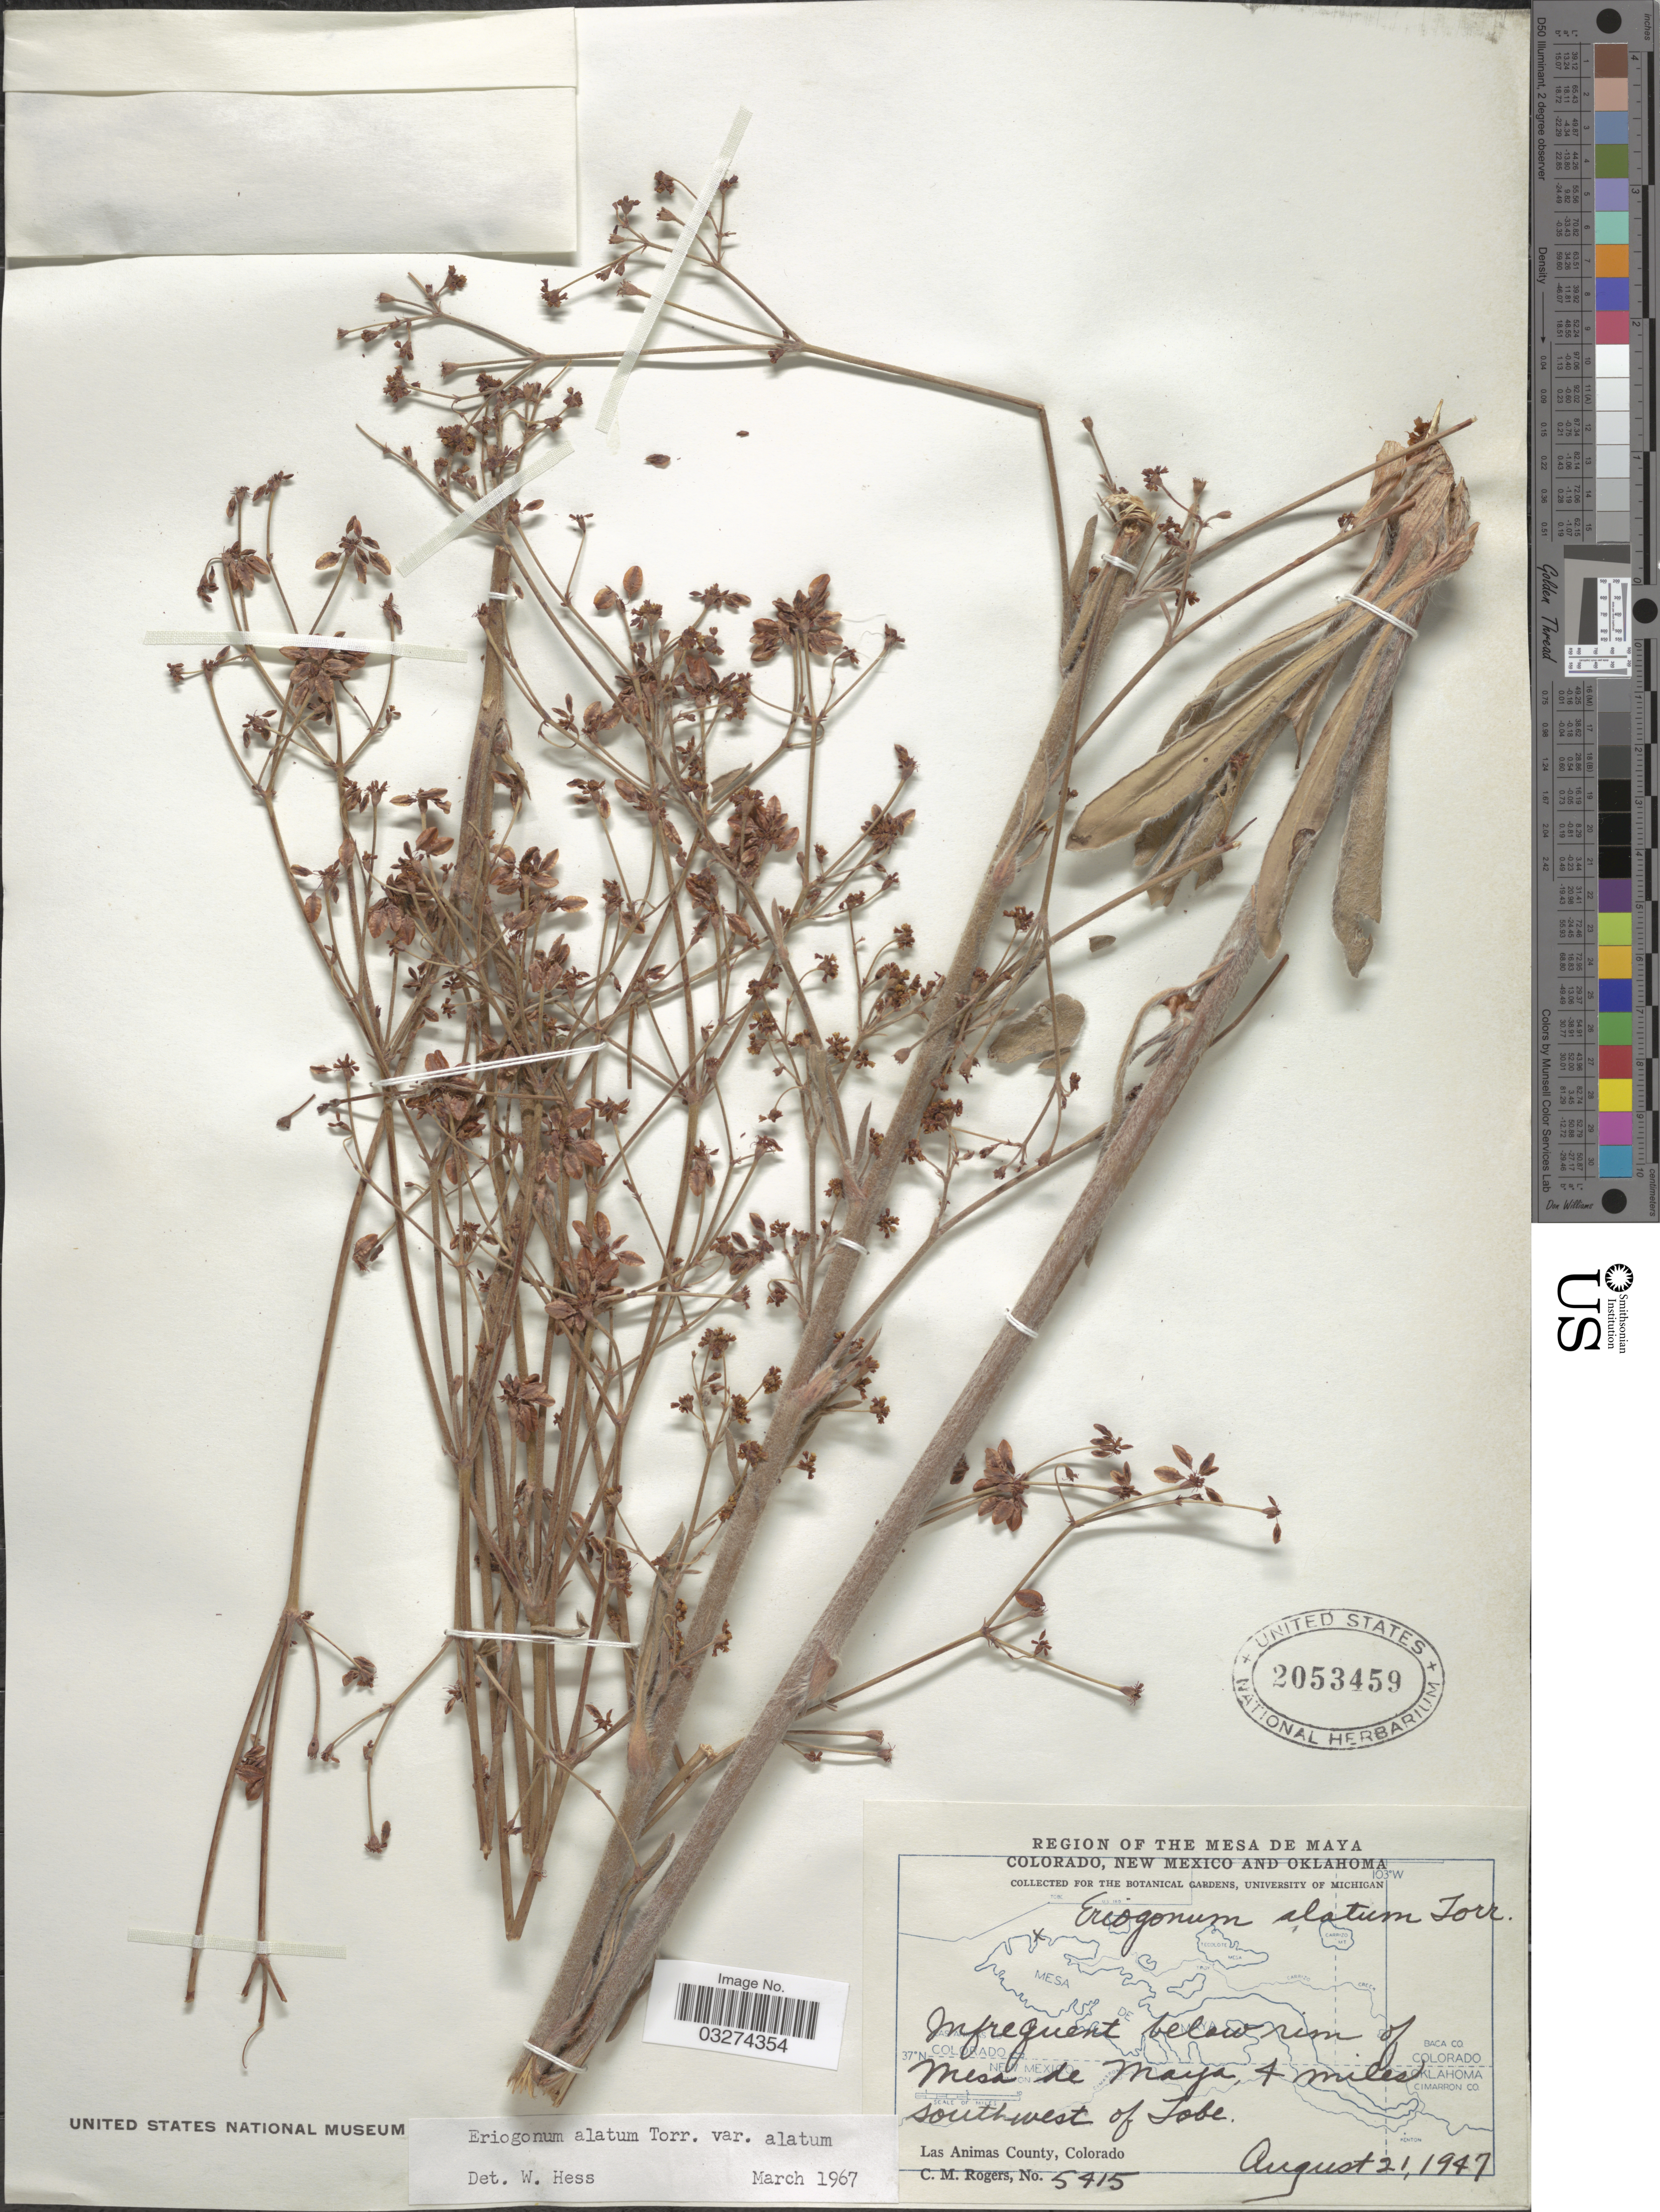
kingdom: Plantae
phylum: Tracheophyta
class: Magnoliopsida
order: Caryophyllales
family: Polygonaceae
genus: Eriogonum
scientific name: Eriogonum alatum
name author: Torr.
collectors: C. M. Rogers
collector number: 5415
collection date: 1947-08-21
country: United States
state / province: Colorado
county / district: Las Animas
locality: Infrequent below rim of Mesa de Maya, 4 miles southwest of Tobe, Las Animas County.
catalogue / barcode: US 2053459